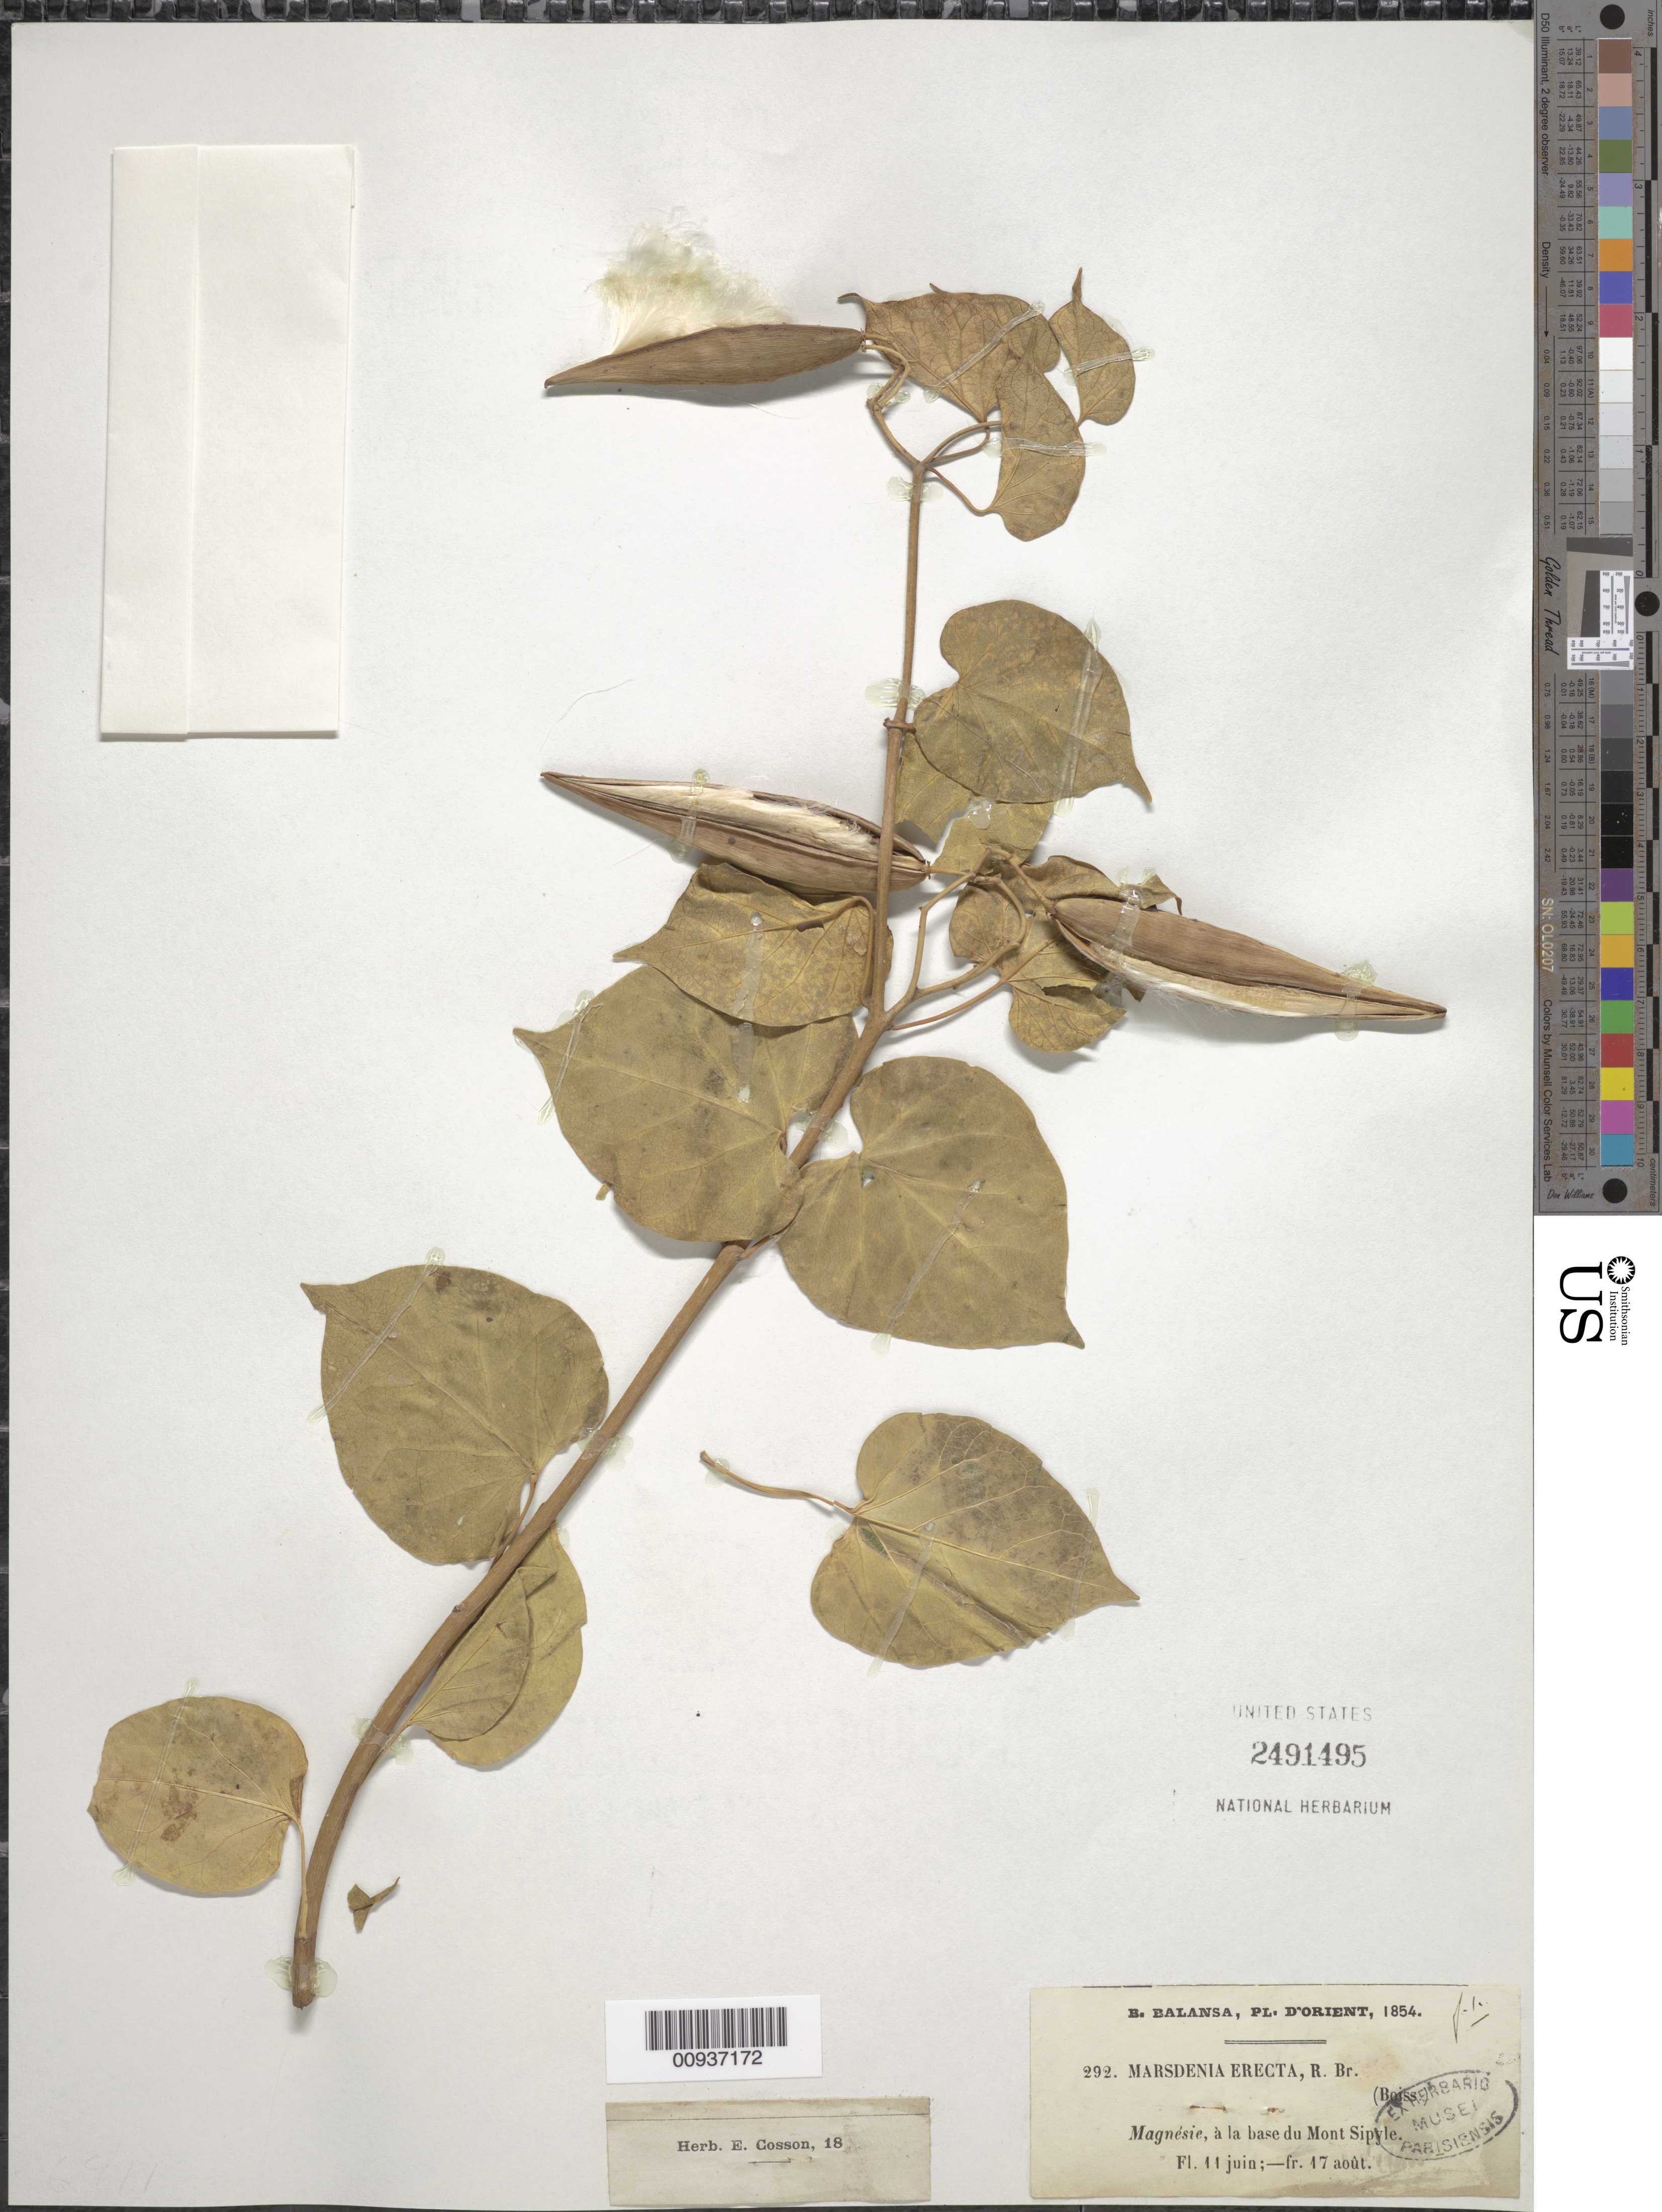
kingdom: Plantae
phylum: Tracheophyta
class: Magnoliopsida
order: Gentianales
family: Apocynaceae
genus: Marsdenia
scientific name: Marsdenia erecta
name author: R. Br.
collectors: B. Balansa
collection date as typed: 11 Jun 1854 to 17 Aug 1854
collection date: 1854-06-11/1854-08-17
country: Turkey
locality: Magnésie, à la base du Mont Sipyle.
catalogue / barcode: US 2491495